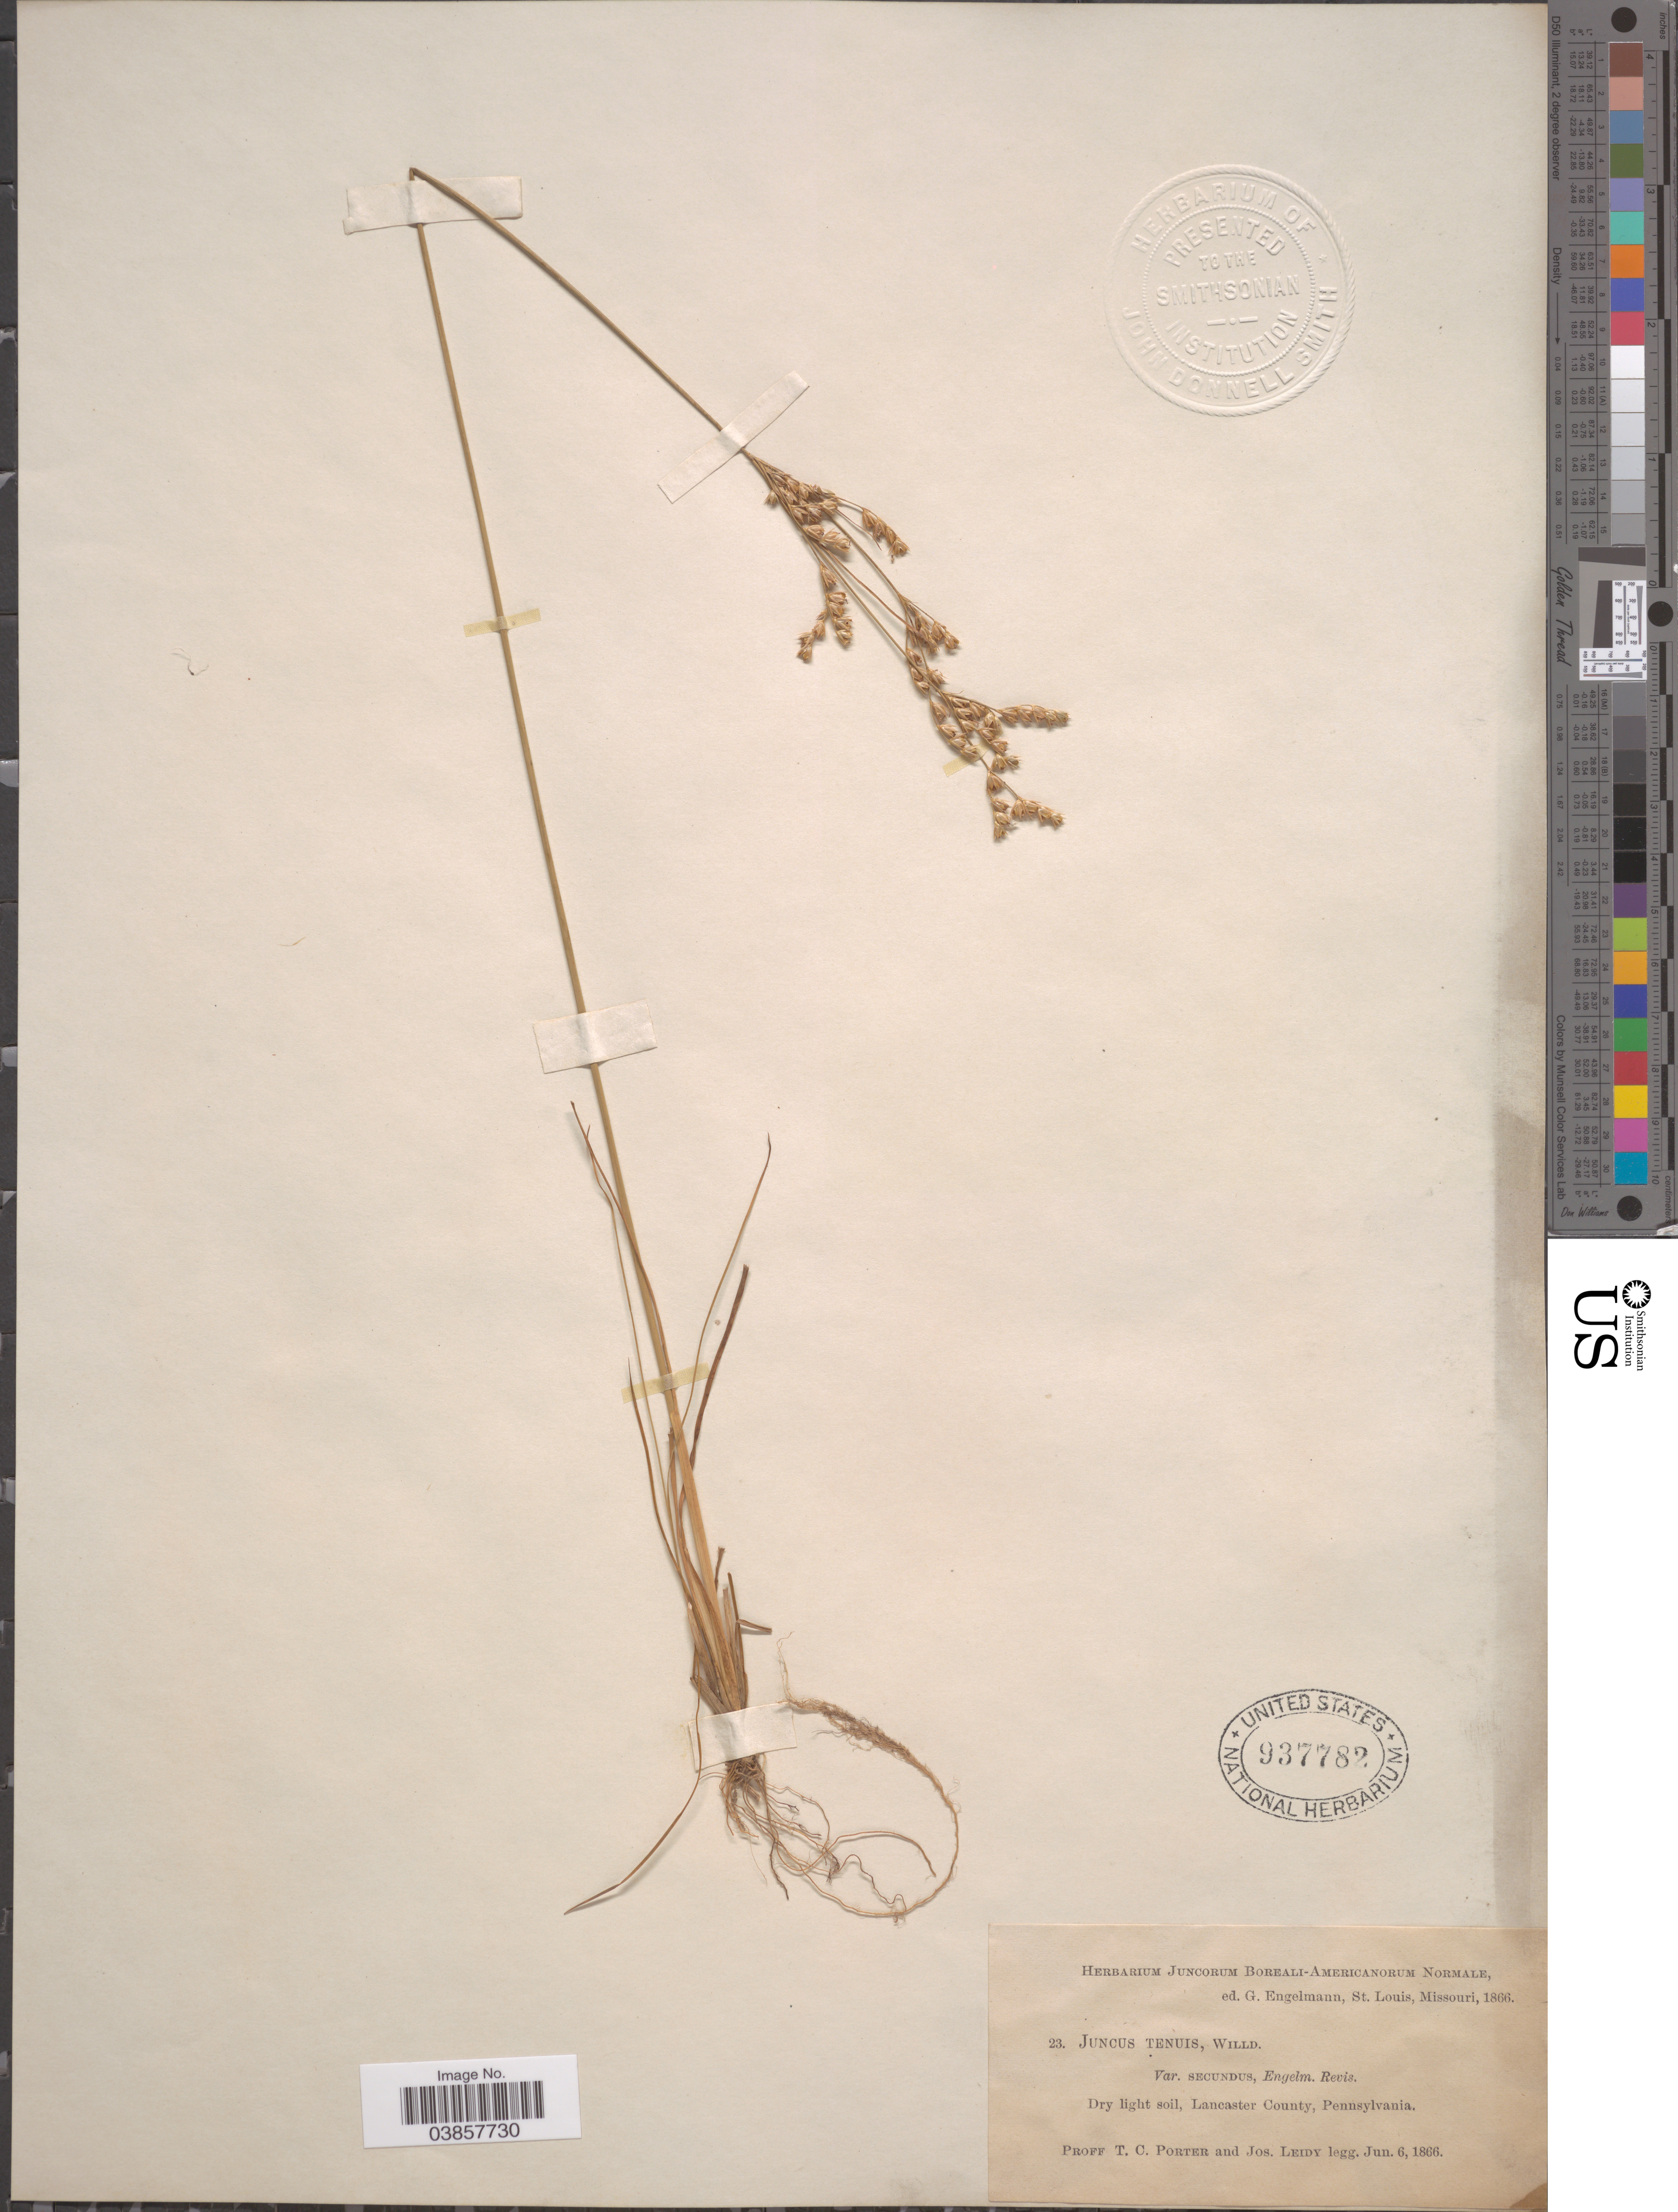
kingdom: Plantae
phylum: Tracheophyta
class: Liliopsida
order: Poales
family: Juncaceae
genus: Juncus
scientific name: Juncus tenuis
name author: Willd.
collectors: T. Porter & J. Leidy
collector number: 23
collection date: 1866-06-06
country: United States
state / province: Pennsylvania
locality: Dry light soil, Lancaster County.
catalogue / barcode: US 937782